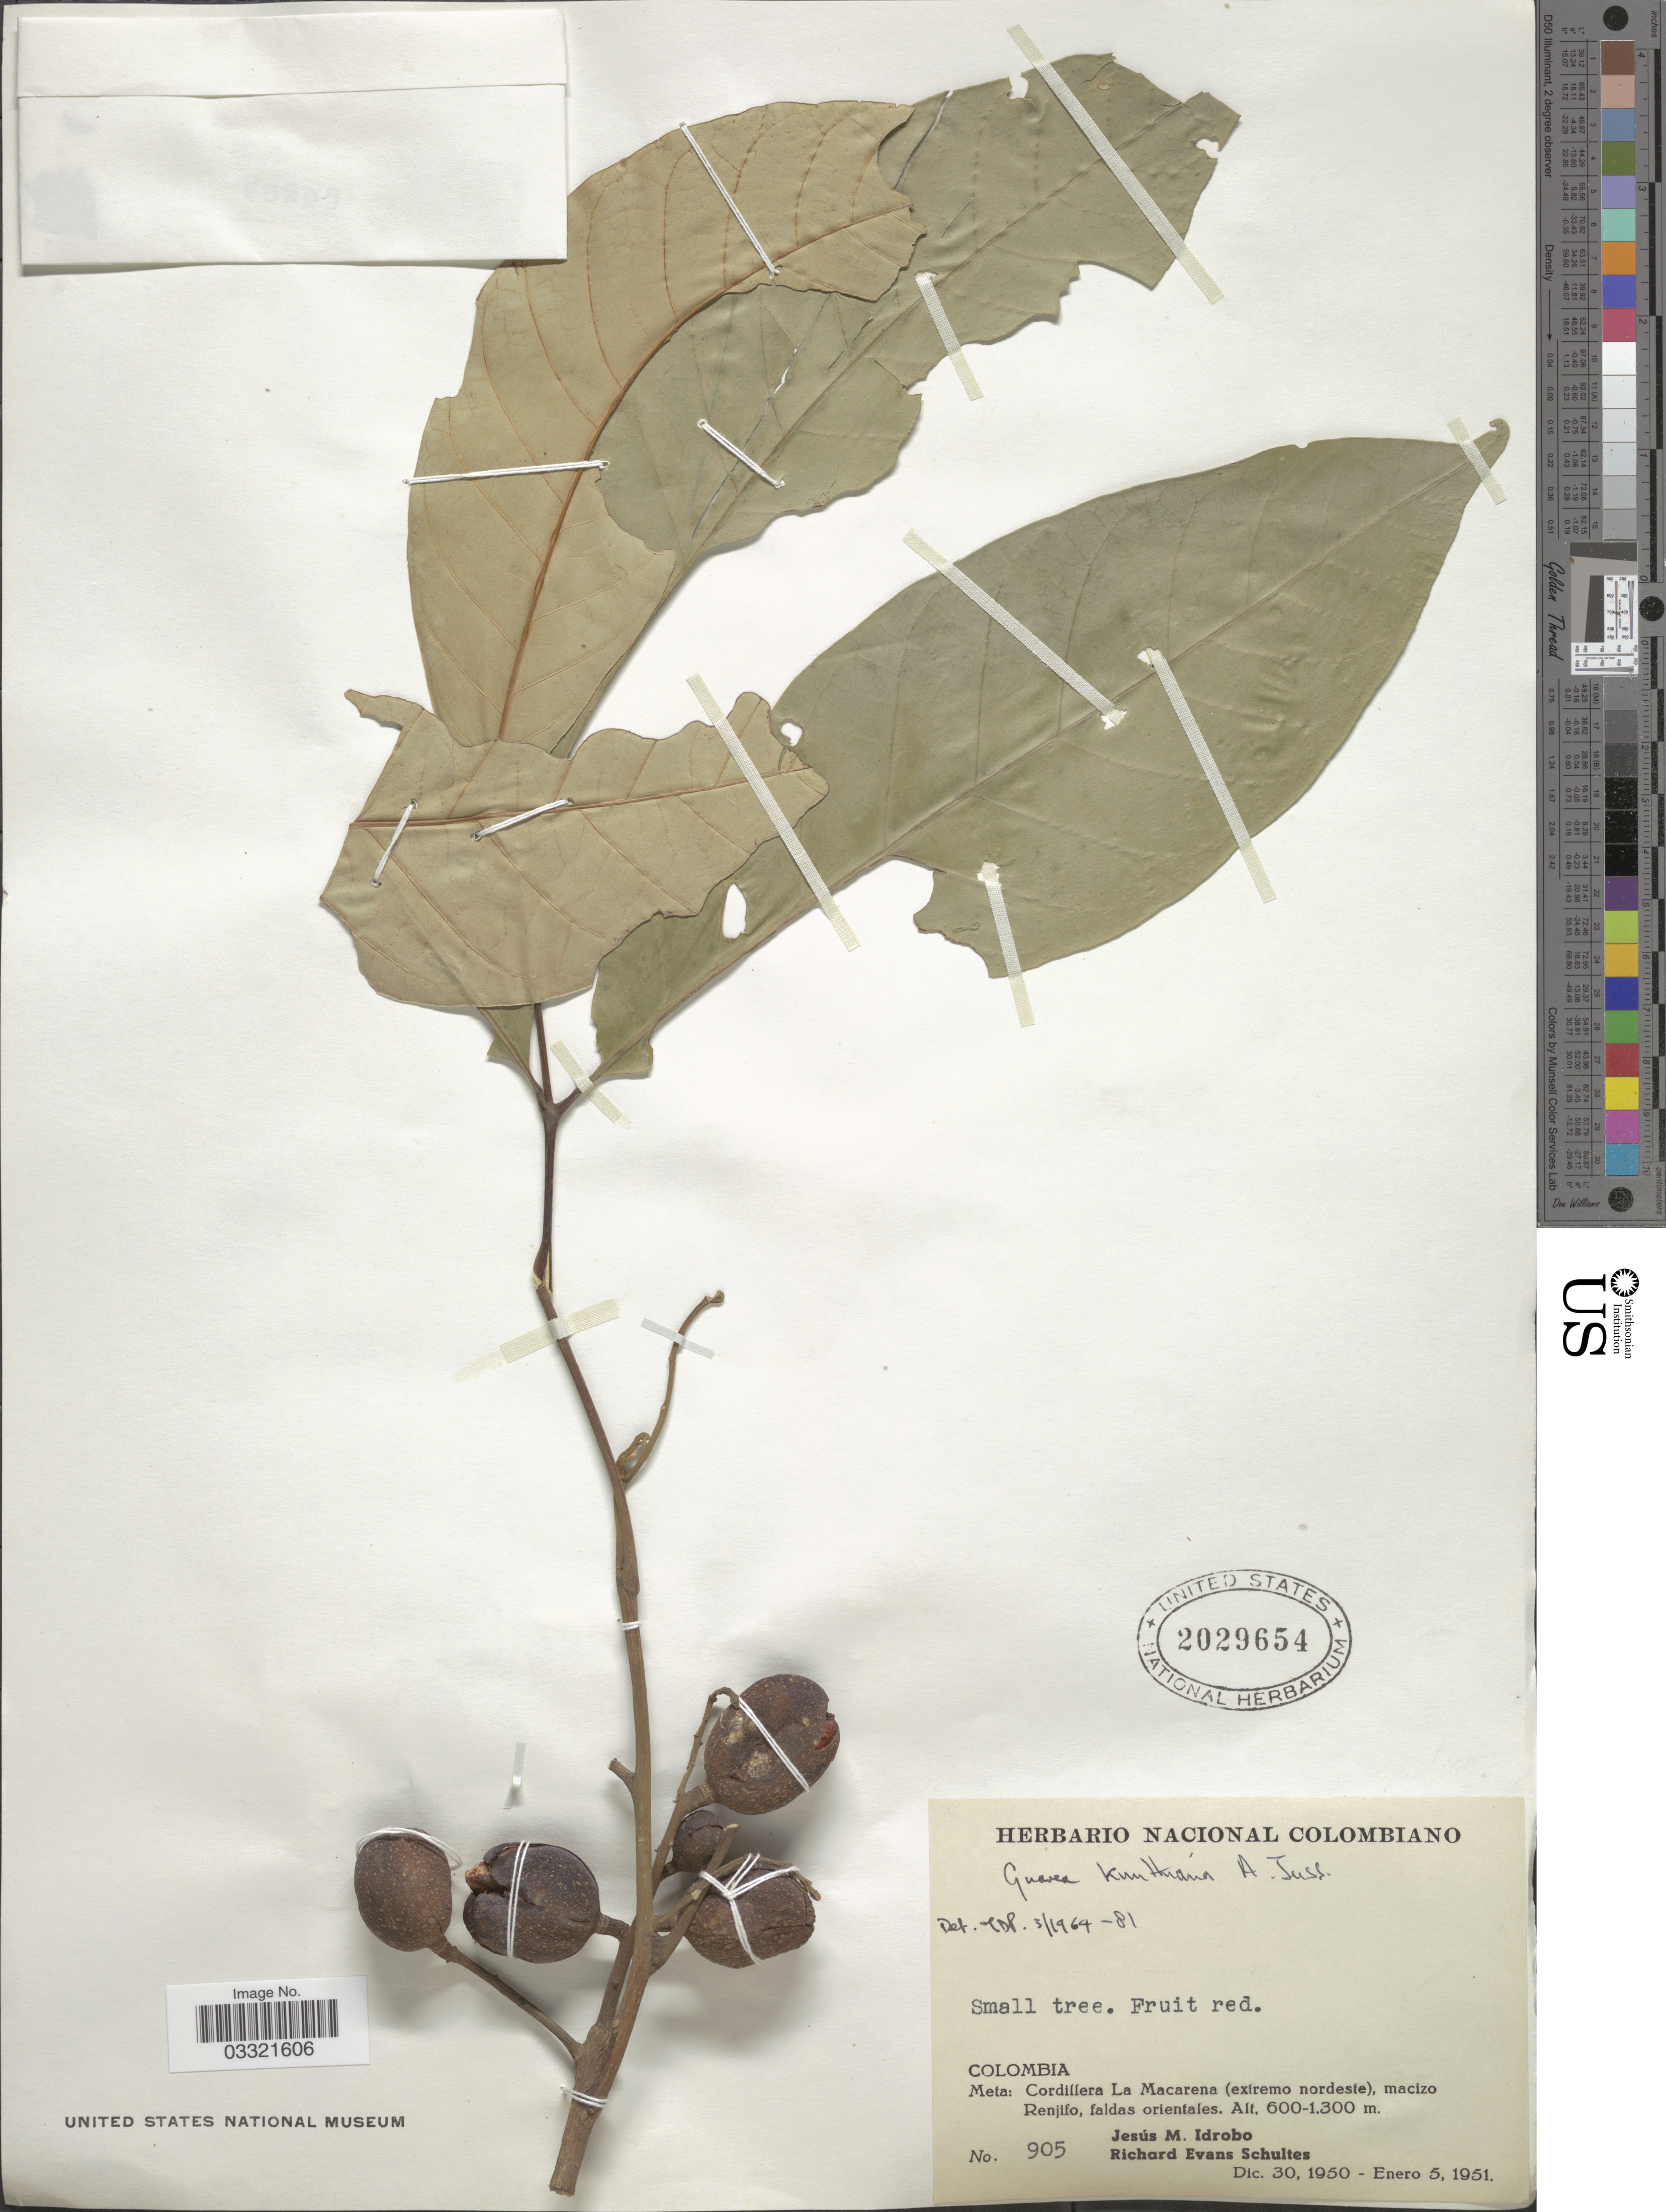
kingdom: Plantae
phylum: Tracheophyta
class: Magnoliopsida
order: Sapindales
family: Meliaceae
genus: Guarea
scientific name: Guarea kunthiana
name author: A. Juss.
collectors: J. M. Idrobo & R. E. Schultes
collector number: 905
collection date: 1950-12-30/1951-01-05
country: Colombia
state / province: Meta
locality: Cordillera La Macarena (extremo nordeste), macizo Renjifo, faldas orientales.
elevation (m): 600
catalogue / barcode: US 2029654